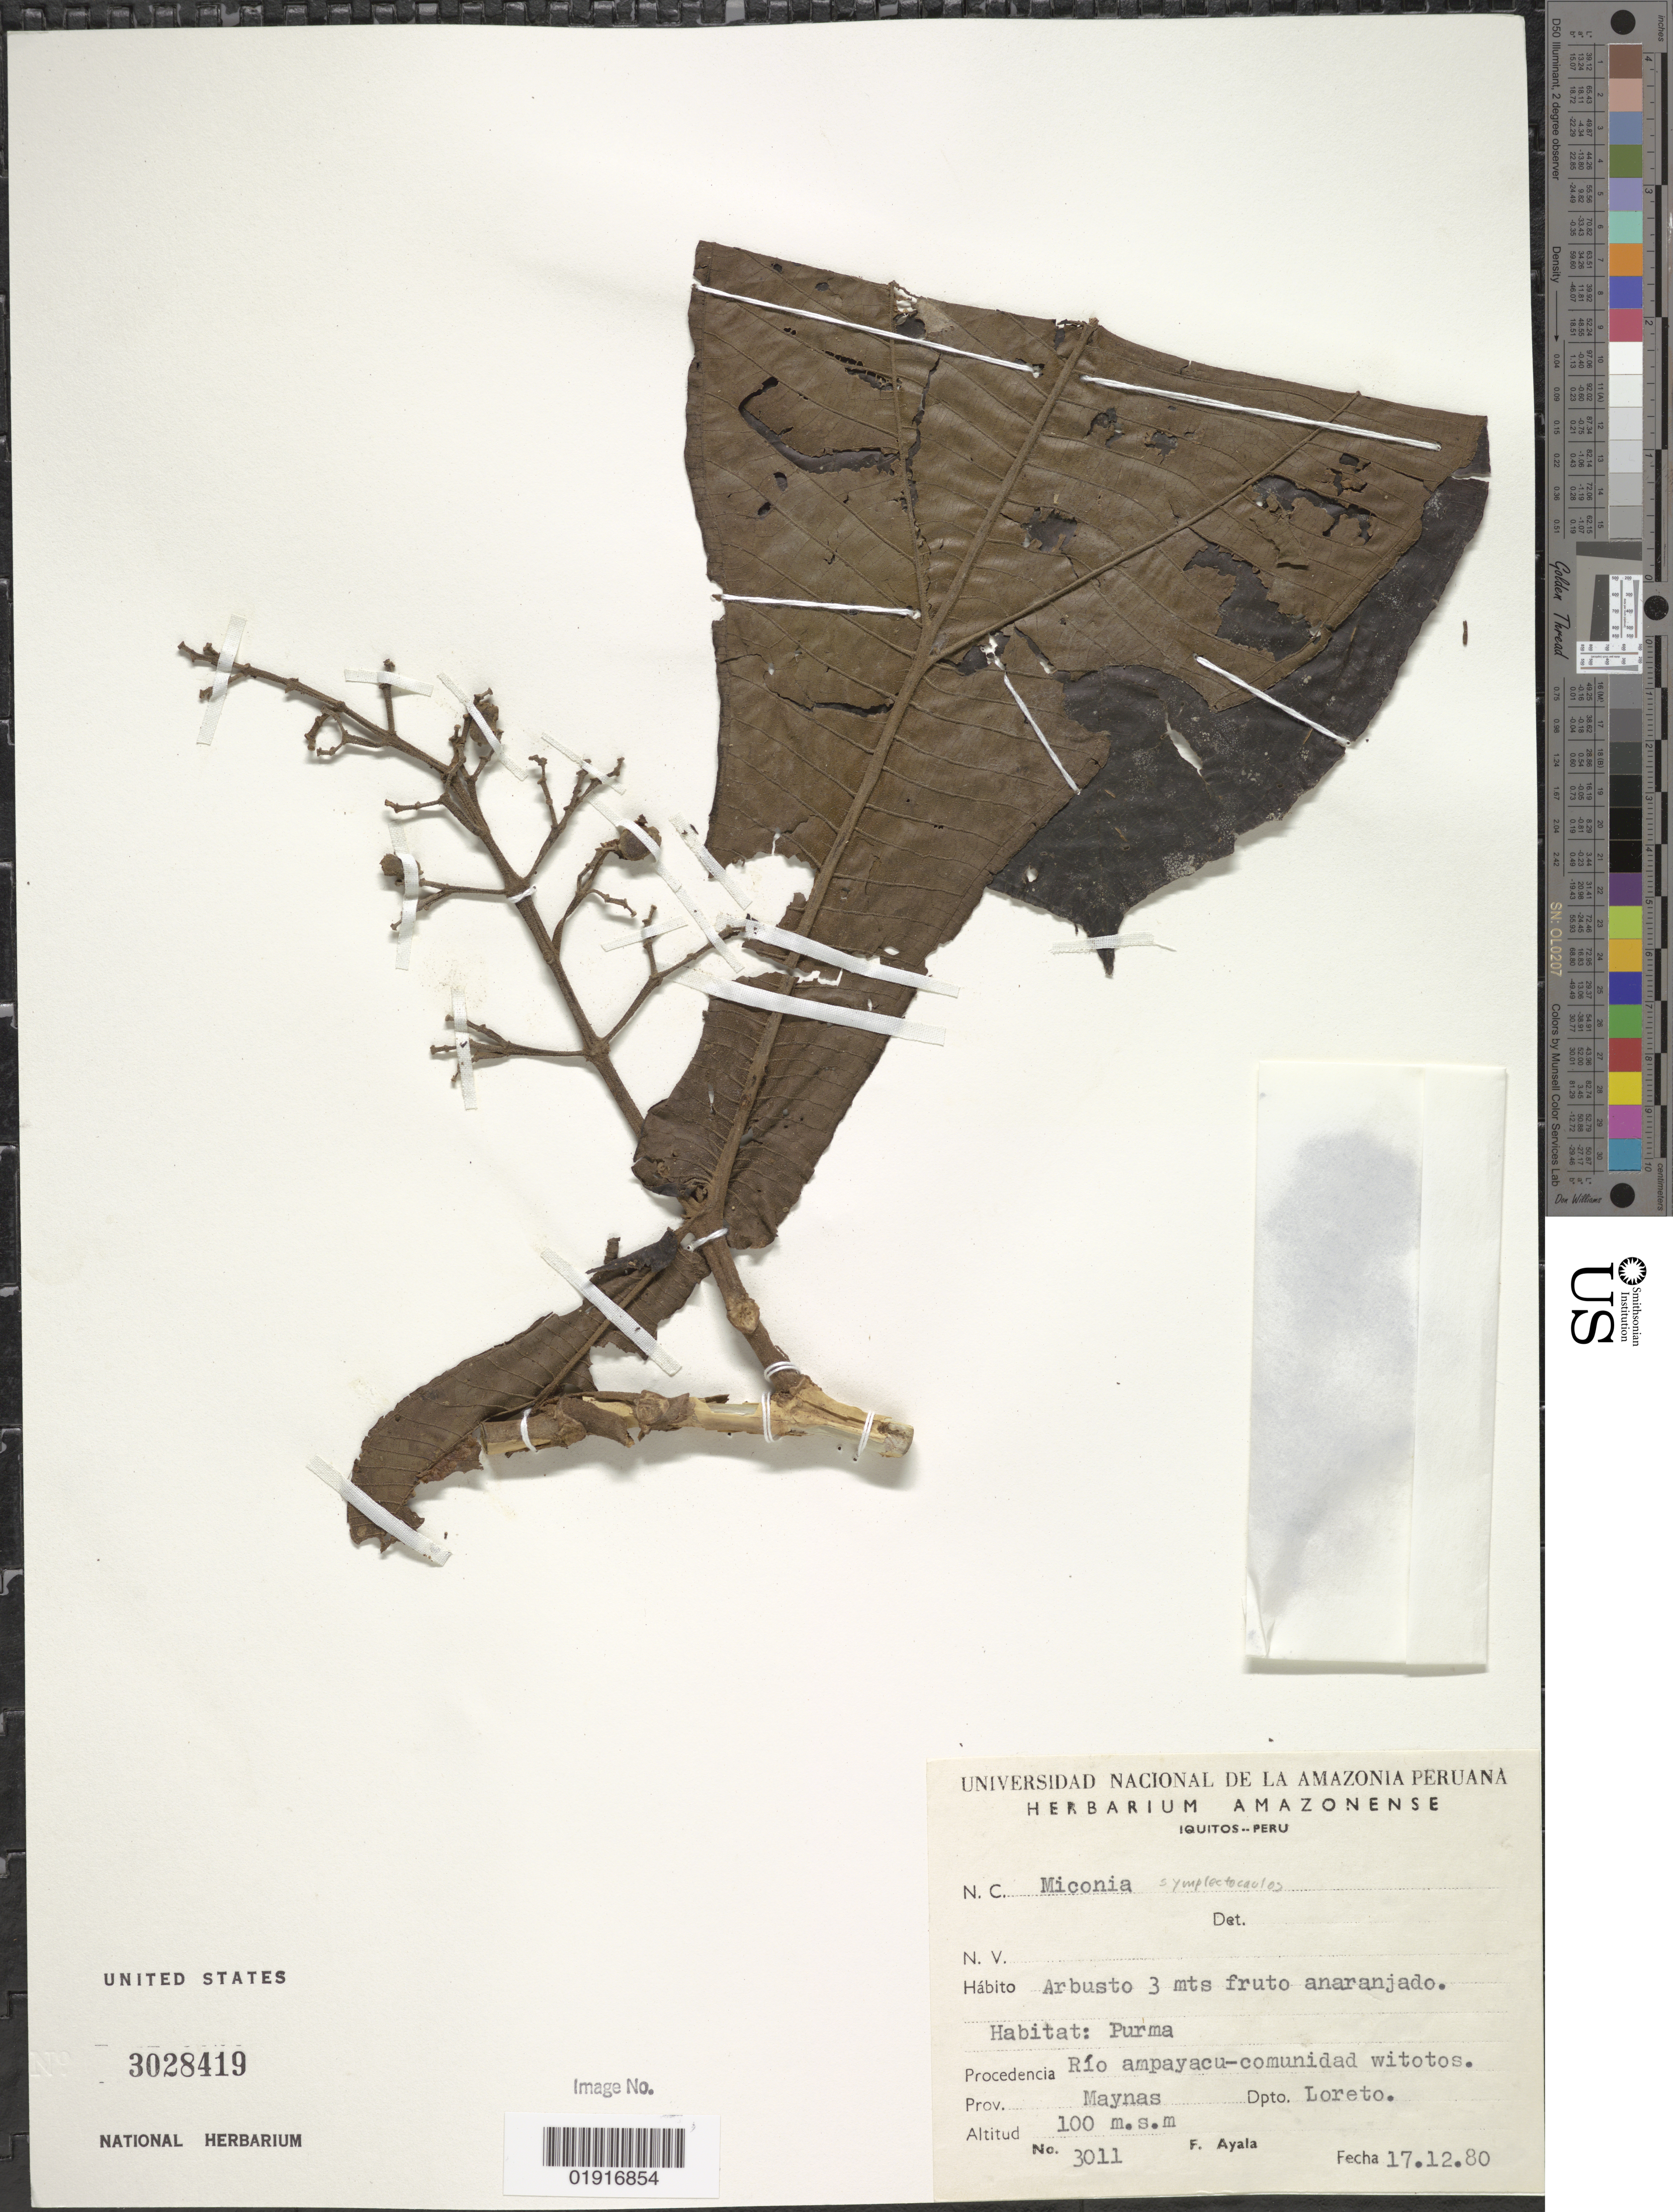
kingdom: Plantae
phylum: Tracheophyta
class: Magnoliopsida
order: Myrtales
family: Melastomataceae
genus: Miconia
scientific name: Miconia tomentosa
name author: (Rich.) D. Don ex DC.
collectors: F. Ayala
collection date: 1980-12-17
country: Peru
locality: Prov. Maynas. Dept. Loreto. Río ampayacu-comunidad witotos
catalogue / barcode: US 3028419